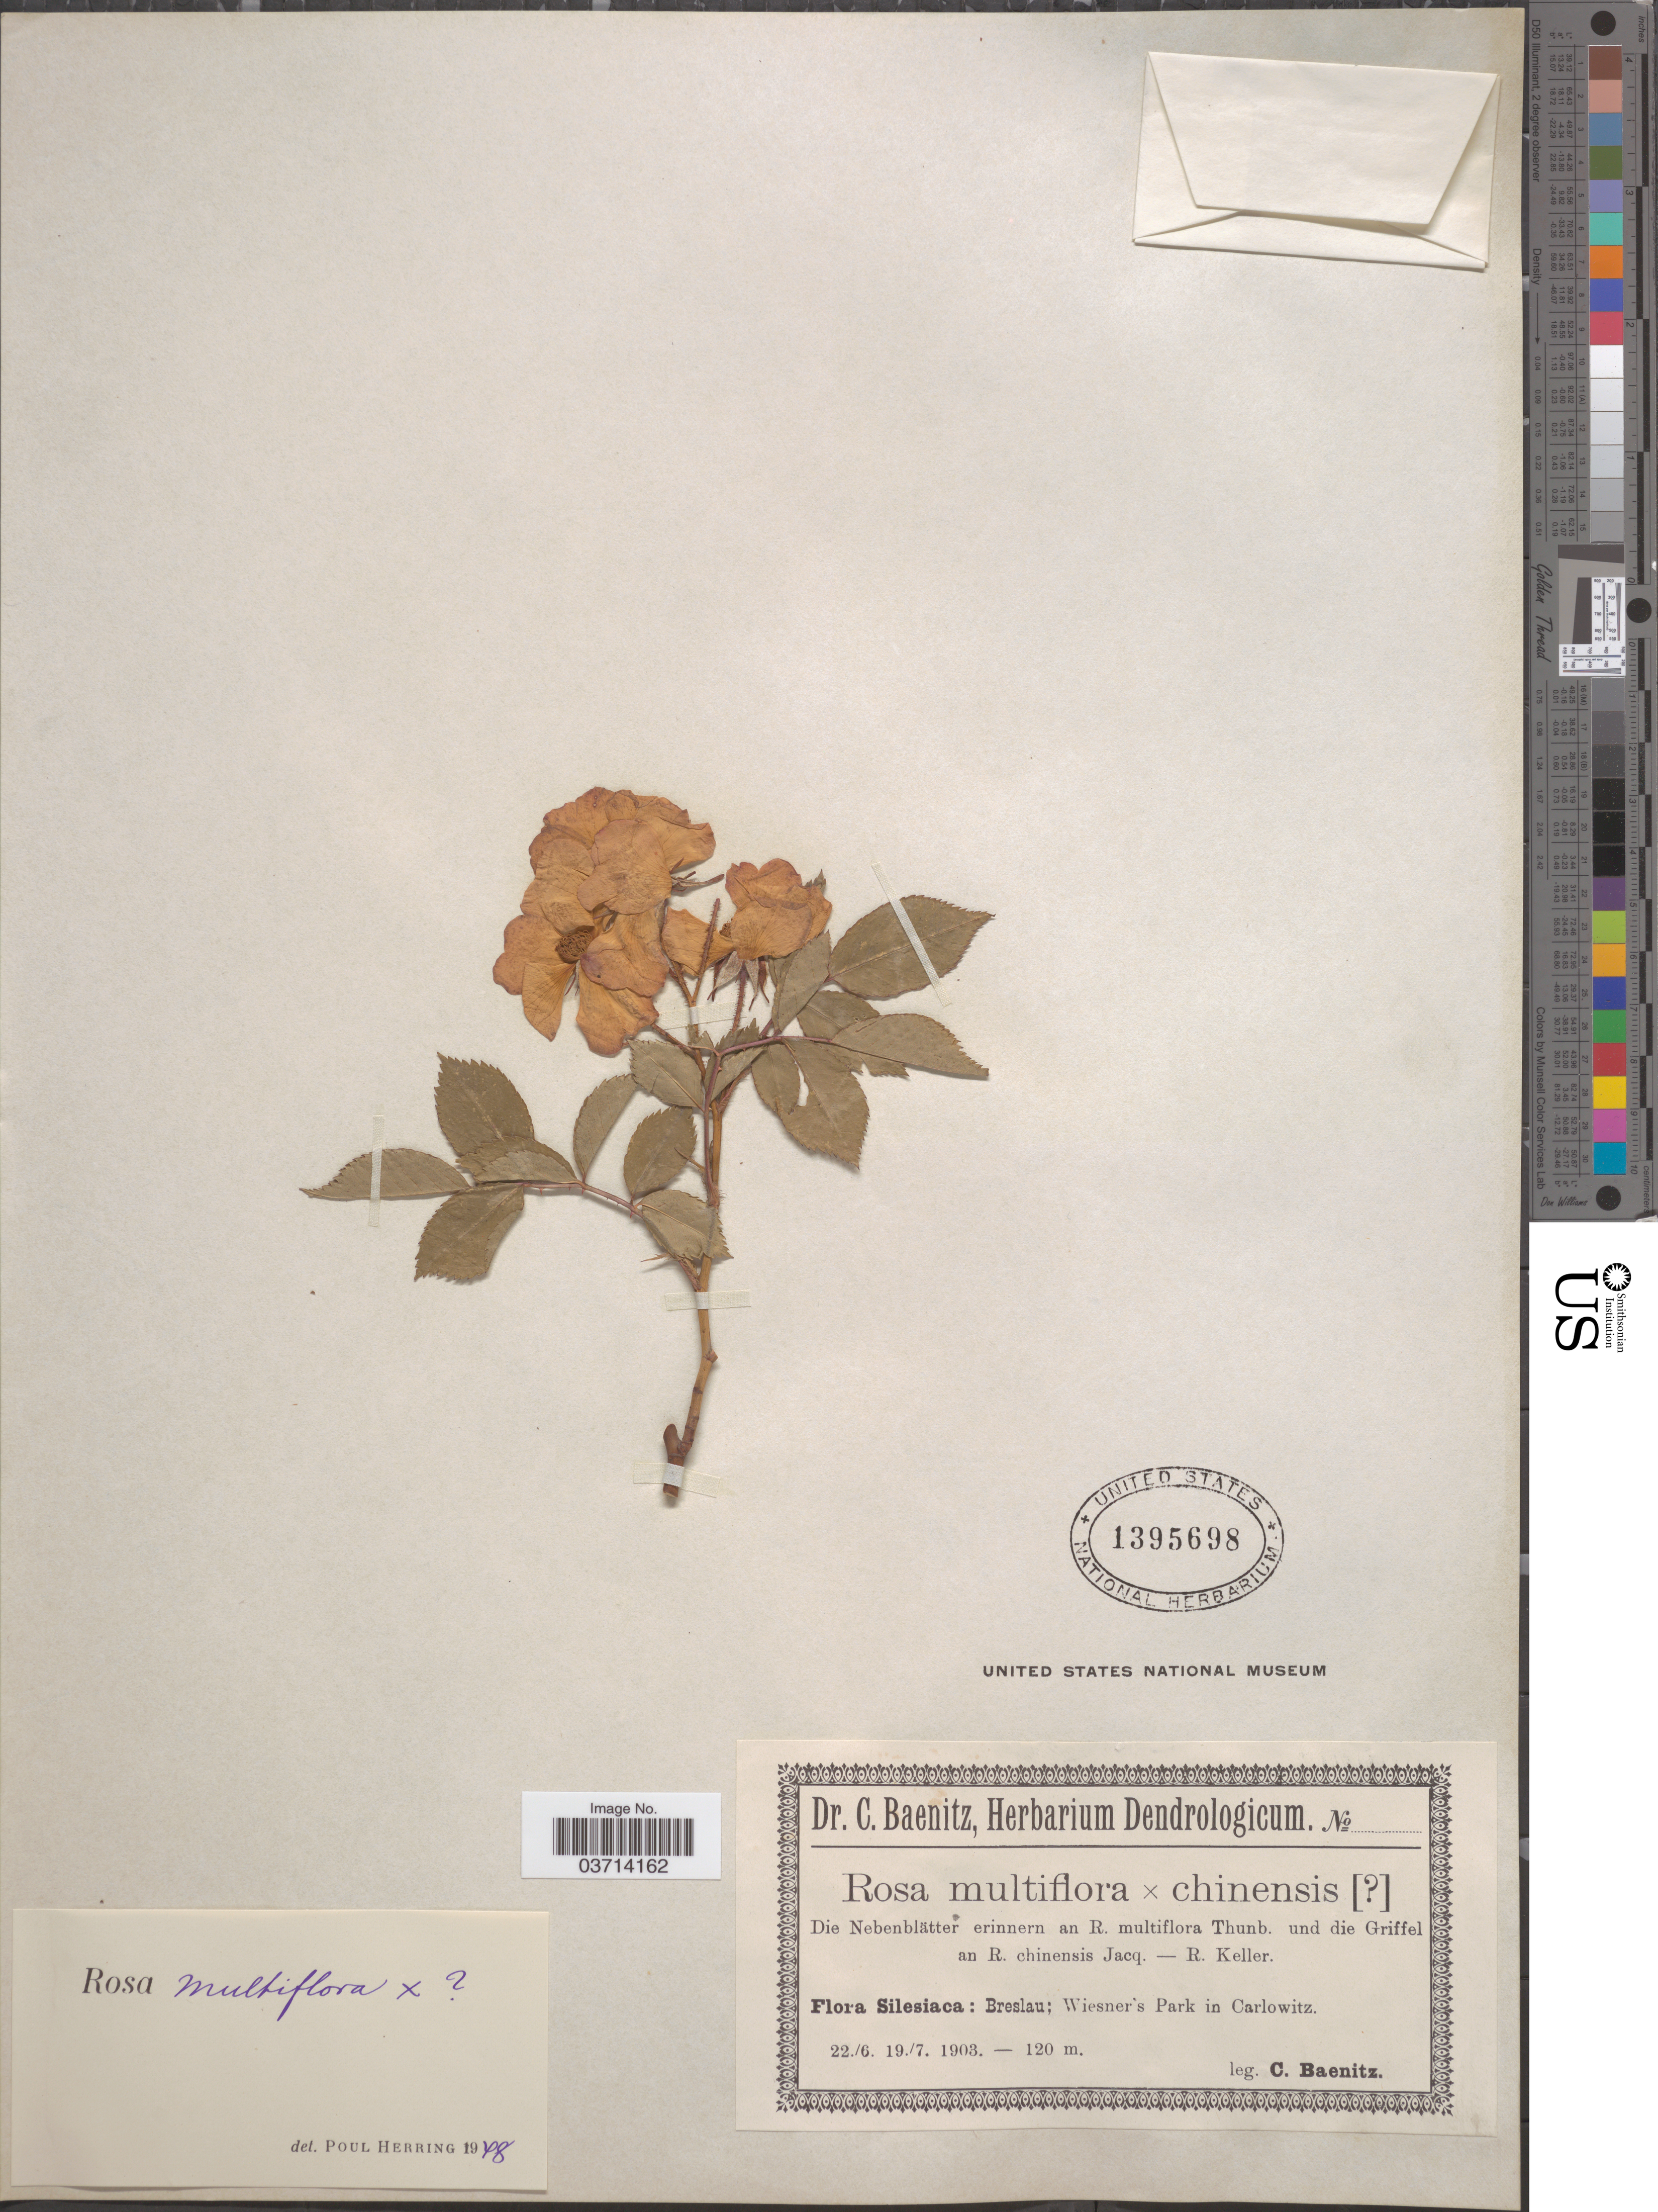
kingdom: Plantae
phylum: Tracheophyta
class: Magnoliopsida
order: Rosales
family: Rosaceae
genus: Rosa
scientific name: Rosa delavayi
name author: Cardot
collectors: C. G. Baenitz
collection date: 1903-06-22/1903-07-19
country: Poland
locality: Silesiaca: Breslau; Wiesner's Park in Carlowitz.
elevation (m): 120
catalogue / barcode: US 1395698